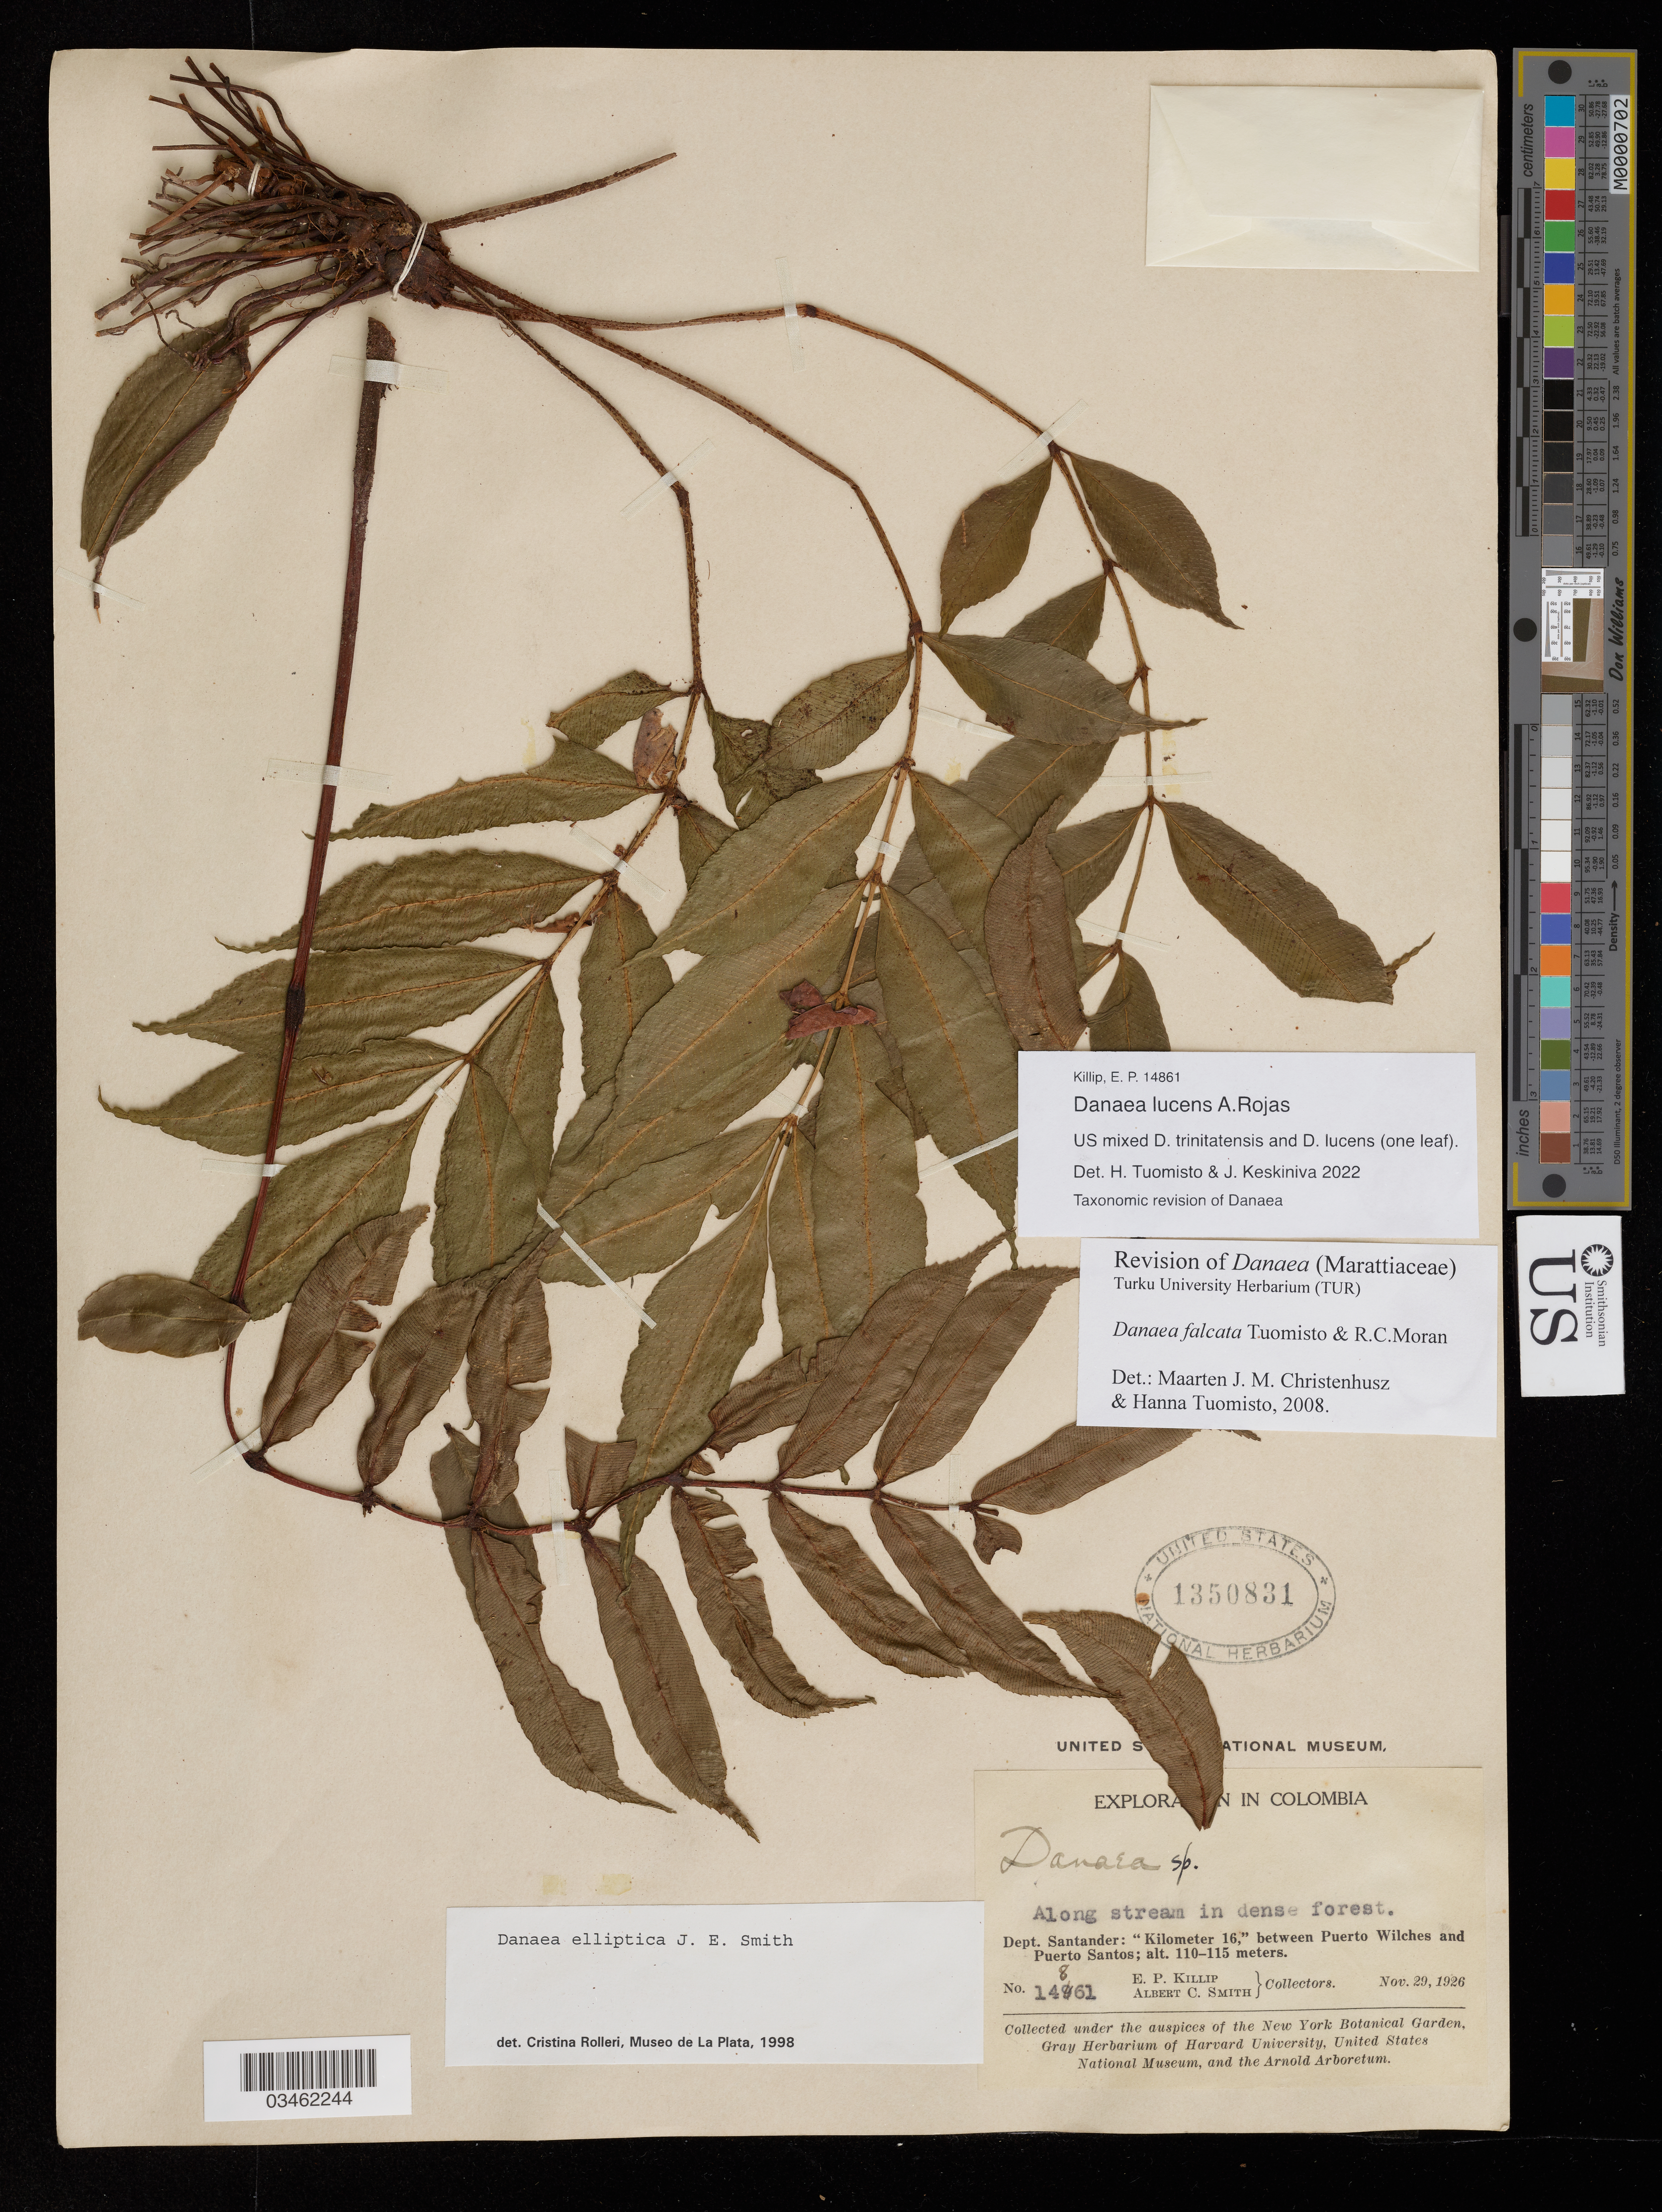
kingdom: Plantae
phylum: Tracheophyta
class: Polypodiopsida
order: Marattiales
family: Marattiaceae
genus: Danaea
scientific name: Danaea lucens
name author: A. Rojas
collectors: E. P. Killip & A. C. Smith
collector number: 14861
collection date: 1926-11-29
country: Colombia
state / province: Santander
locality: "Kilometer 16," between Puerto Wilches and Puerto Santos.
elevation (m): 110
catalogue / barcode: US 1350831